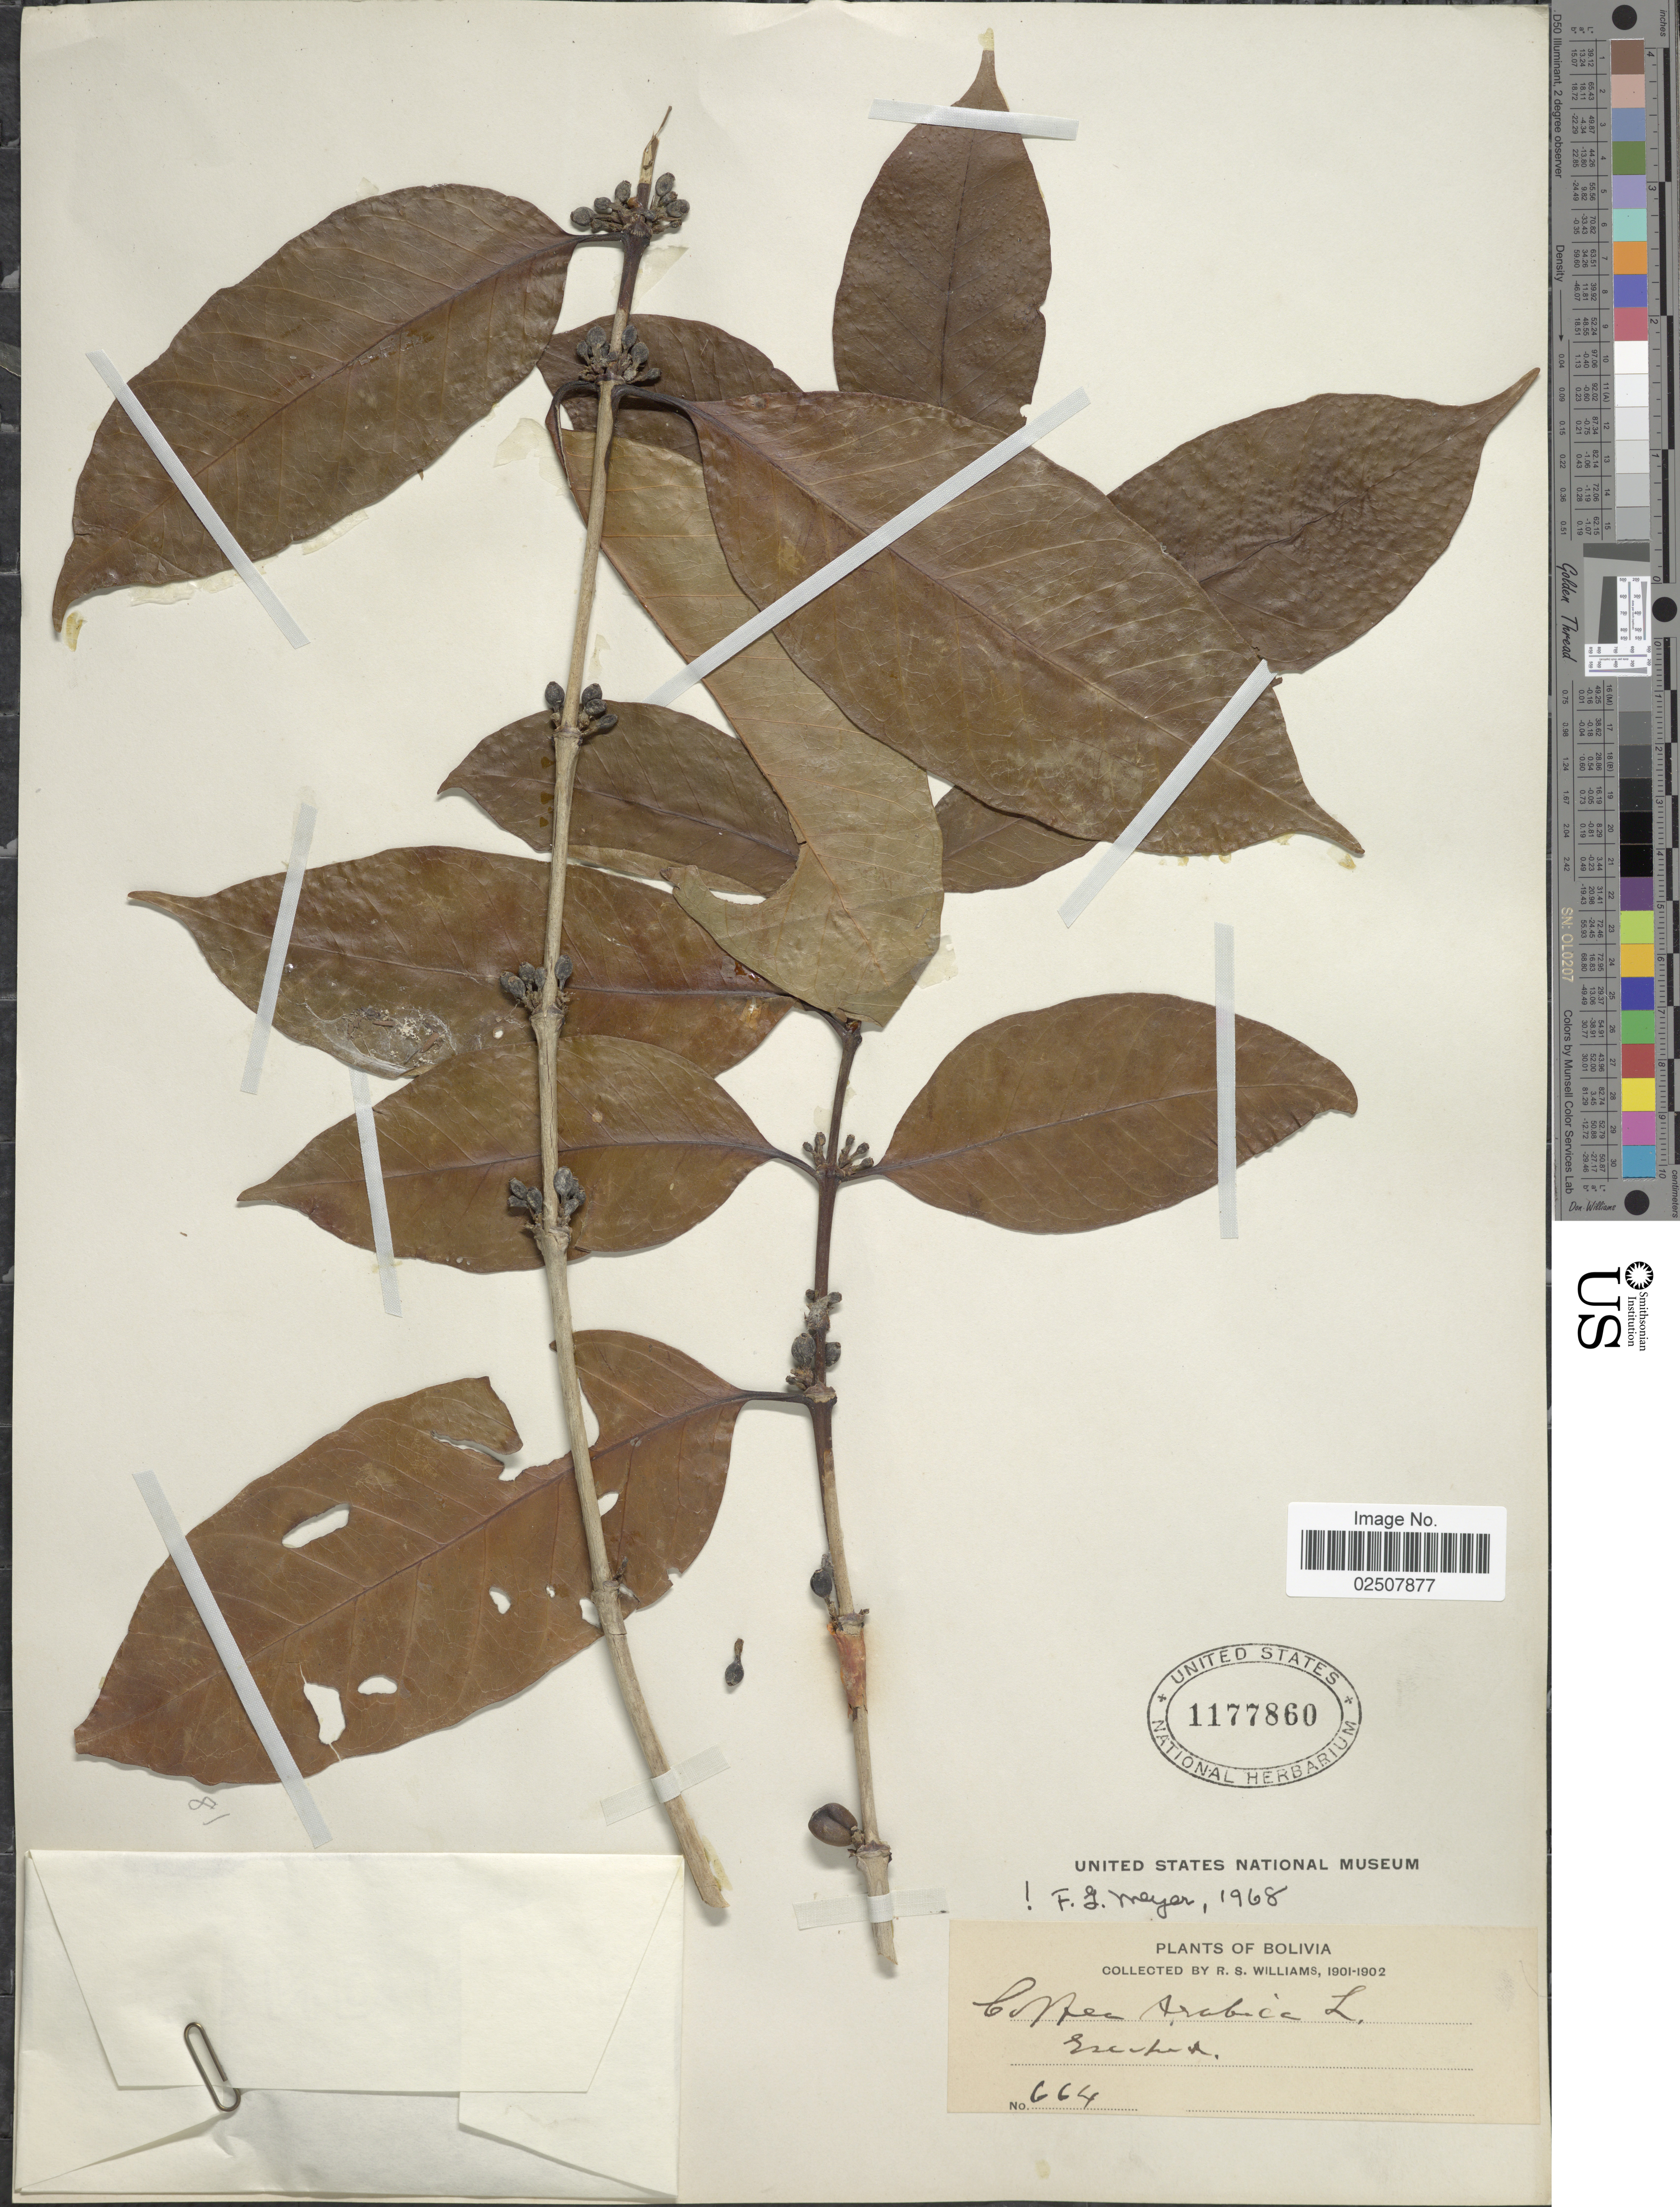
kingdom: Plantae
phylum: Tracheophyta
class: Magnoliopsida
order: Gentianales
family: Rubiaceae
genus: Coffea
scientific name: Coffea arabica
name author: L.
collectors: R. S. Williams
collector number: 664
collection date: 1901-11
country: Bolivia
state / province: La Paz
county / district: Iturralde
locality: San Buena Ventura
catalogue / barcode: US 1177860